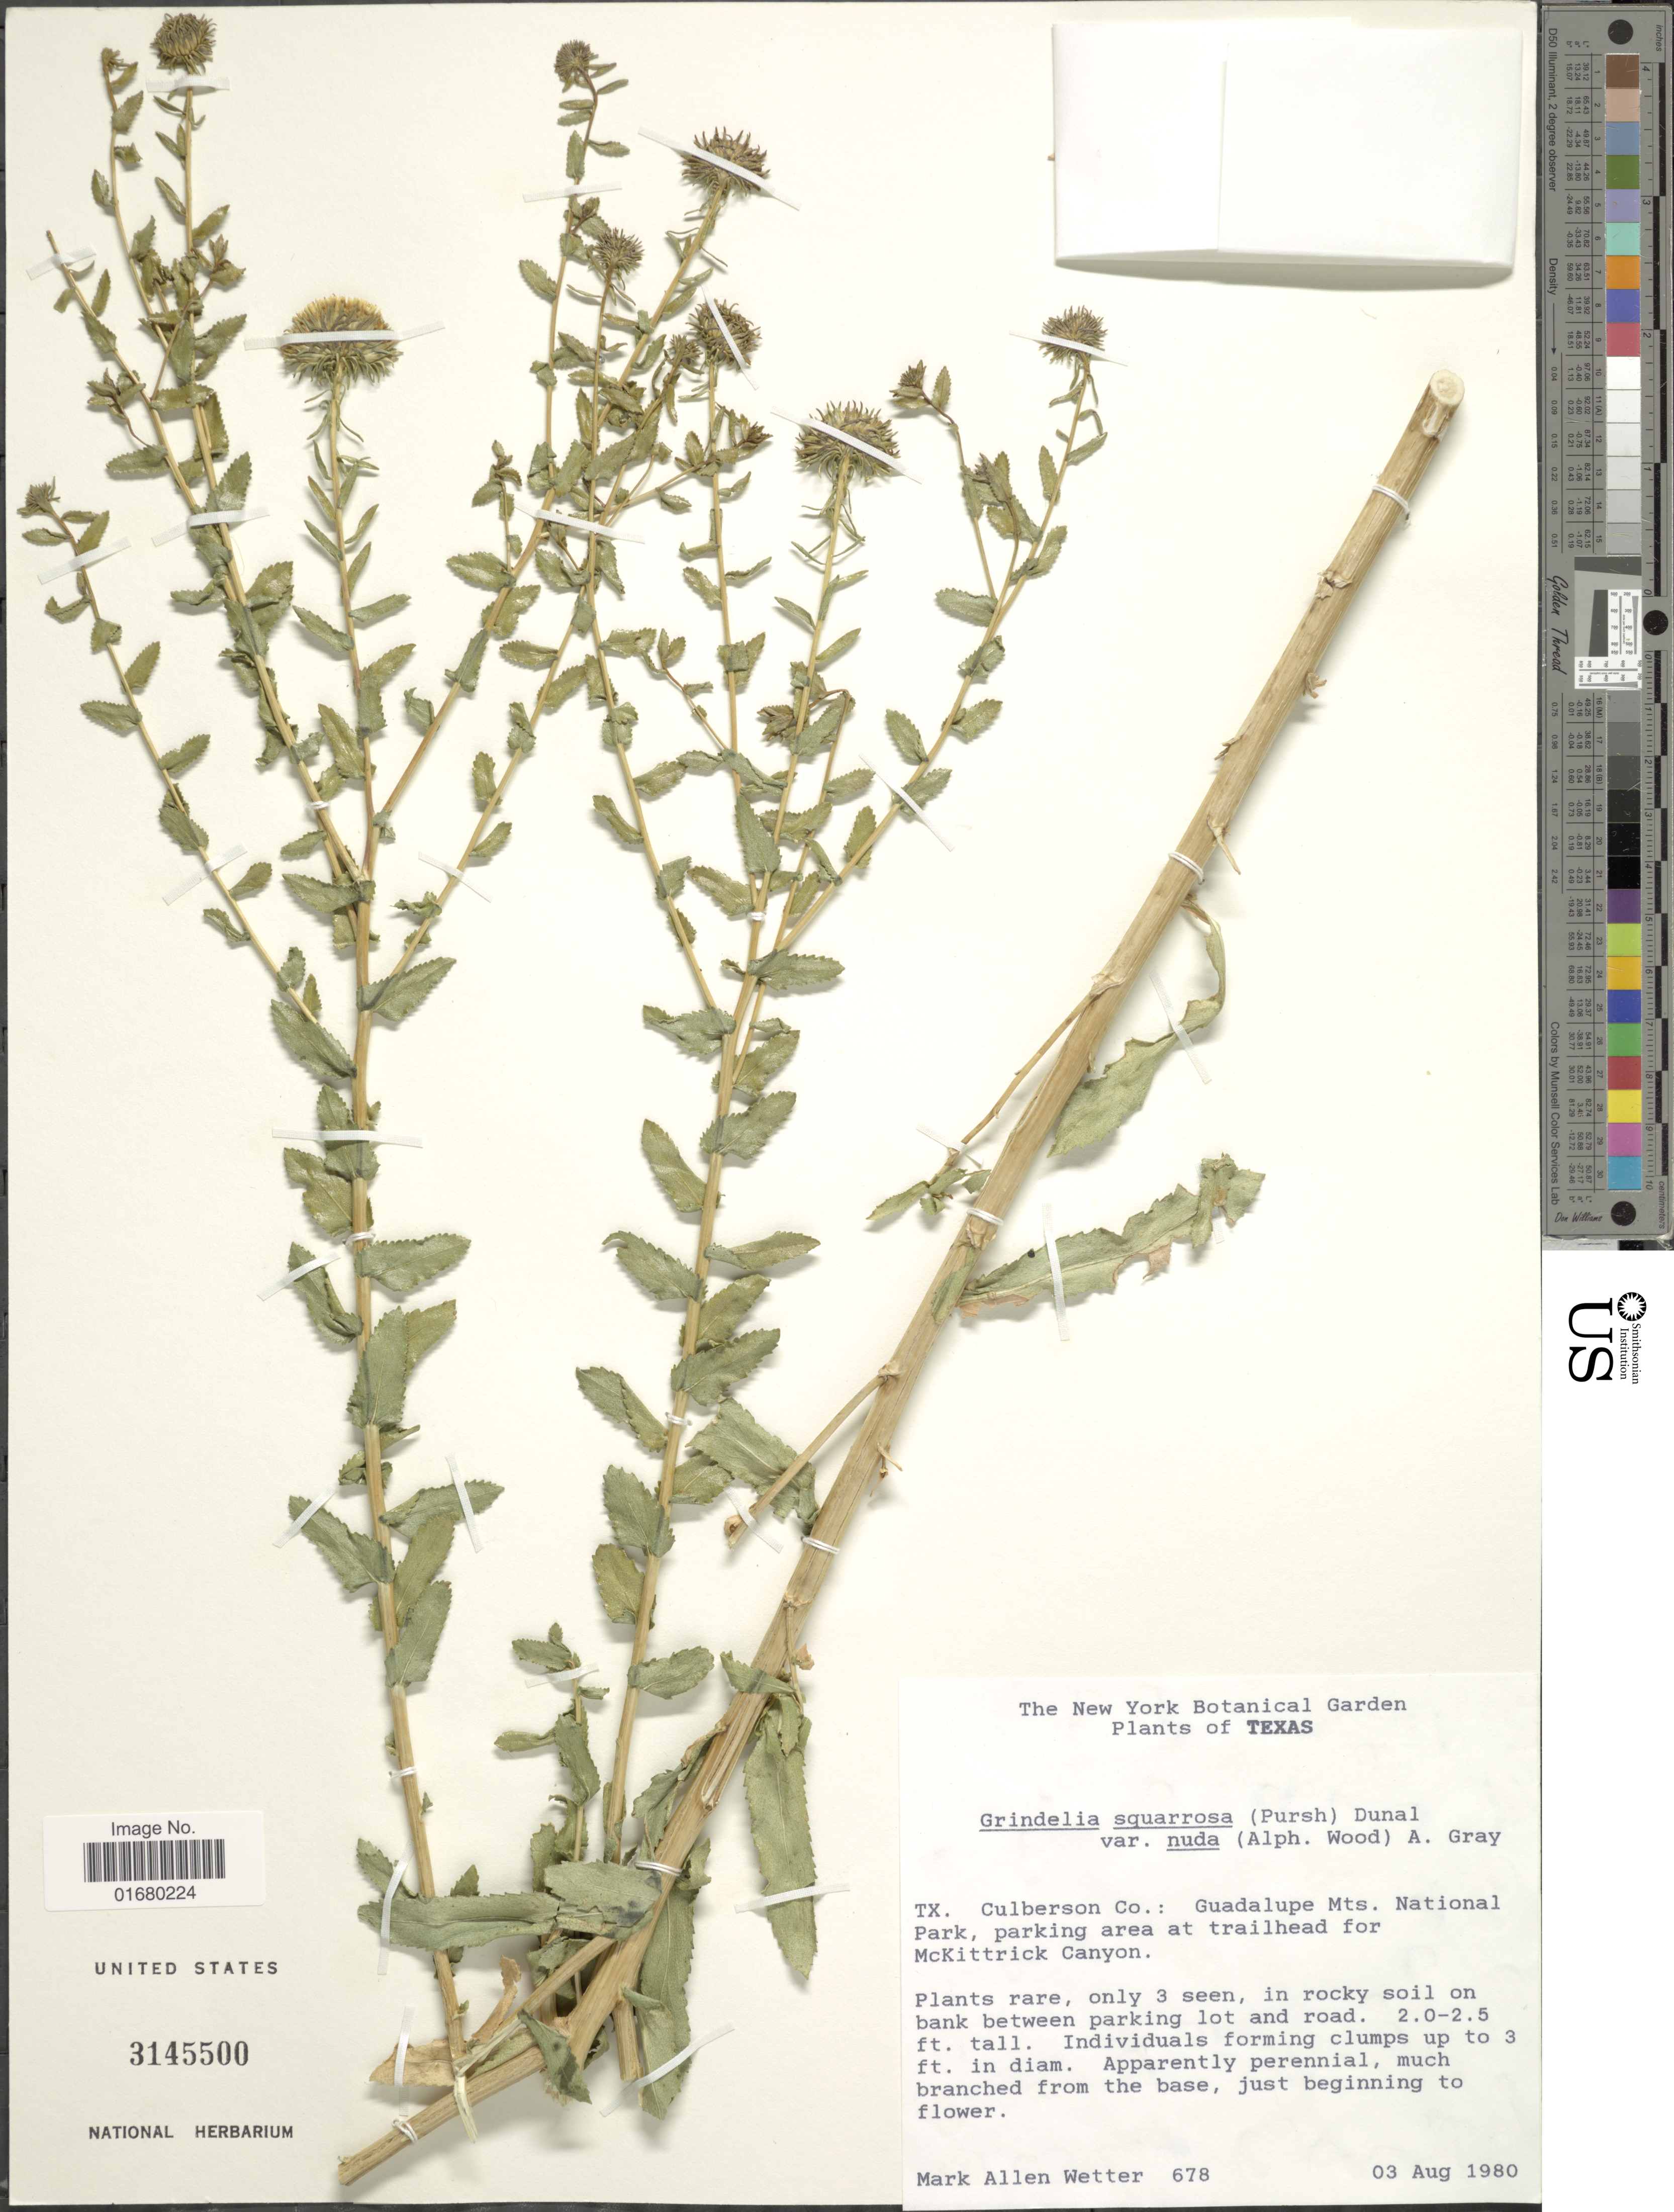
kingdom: Plantae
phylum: Tracheophyta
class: Magnoliopsida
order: Asterales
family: Asteraceae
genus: Grindelia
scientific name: Grindelia squarrosa var. nuda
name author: (Alph. Wood) A. Gray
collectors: M. Wetter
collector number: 678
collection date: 1980-08-03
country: United States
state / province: Texas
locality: Culberson Co.: Guadalupe Mts. National Park, parking area at trailhead for McKittrick Canyon.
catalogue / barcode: US 3145500